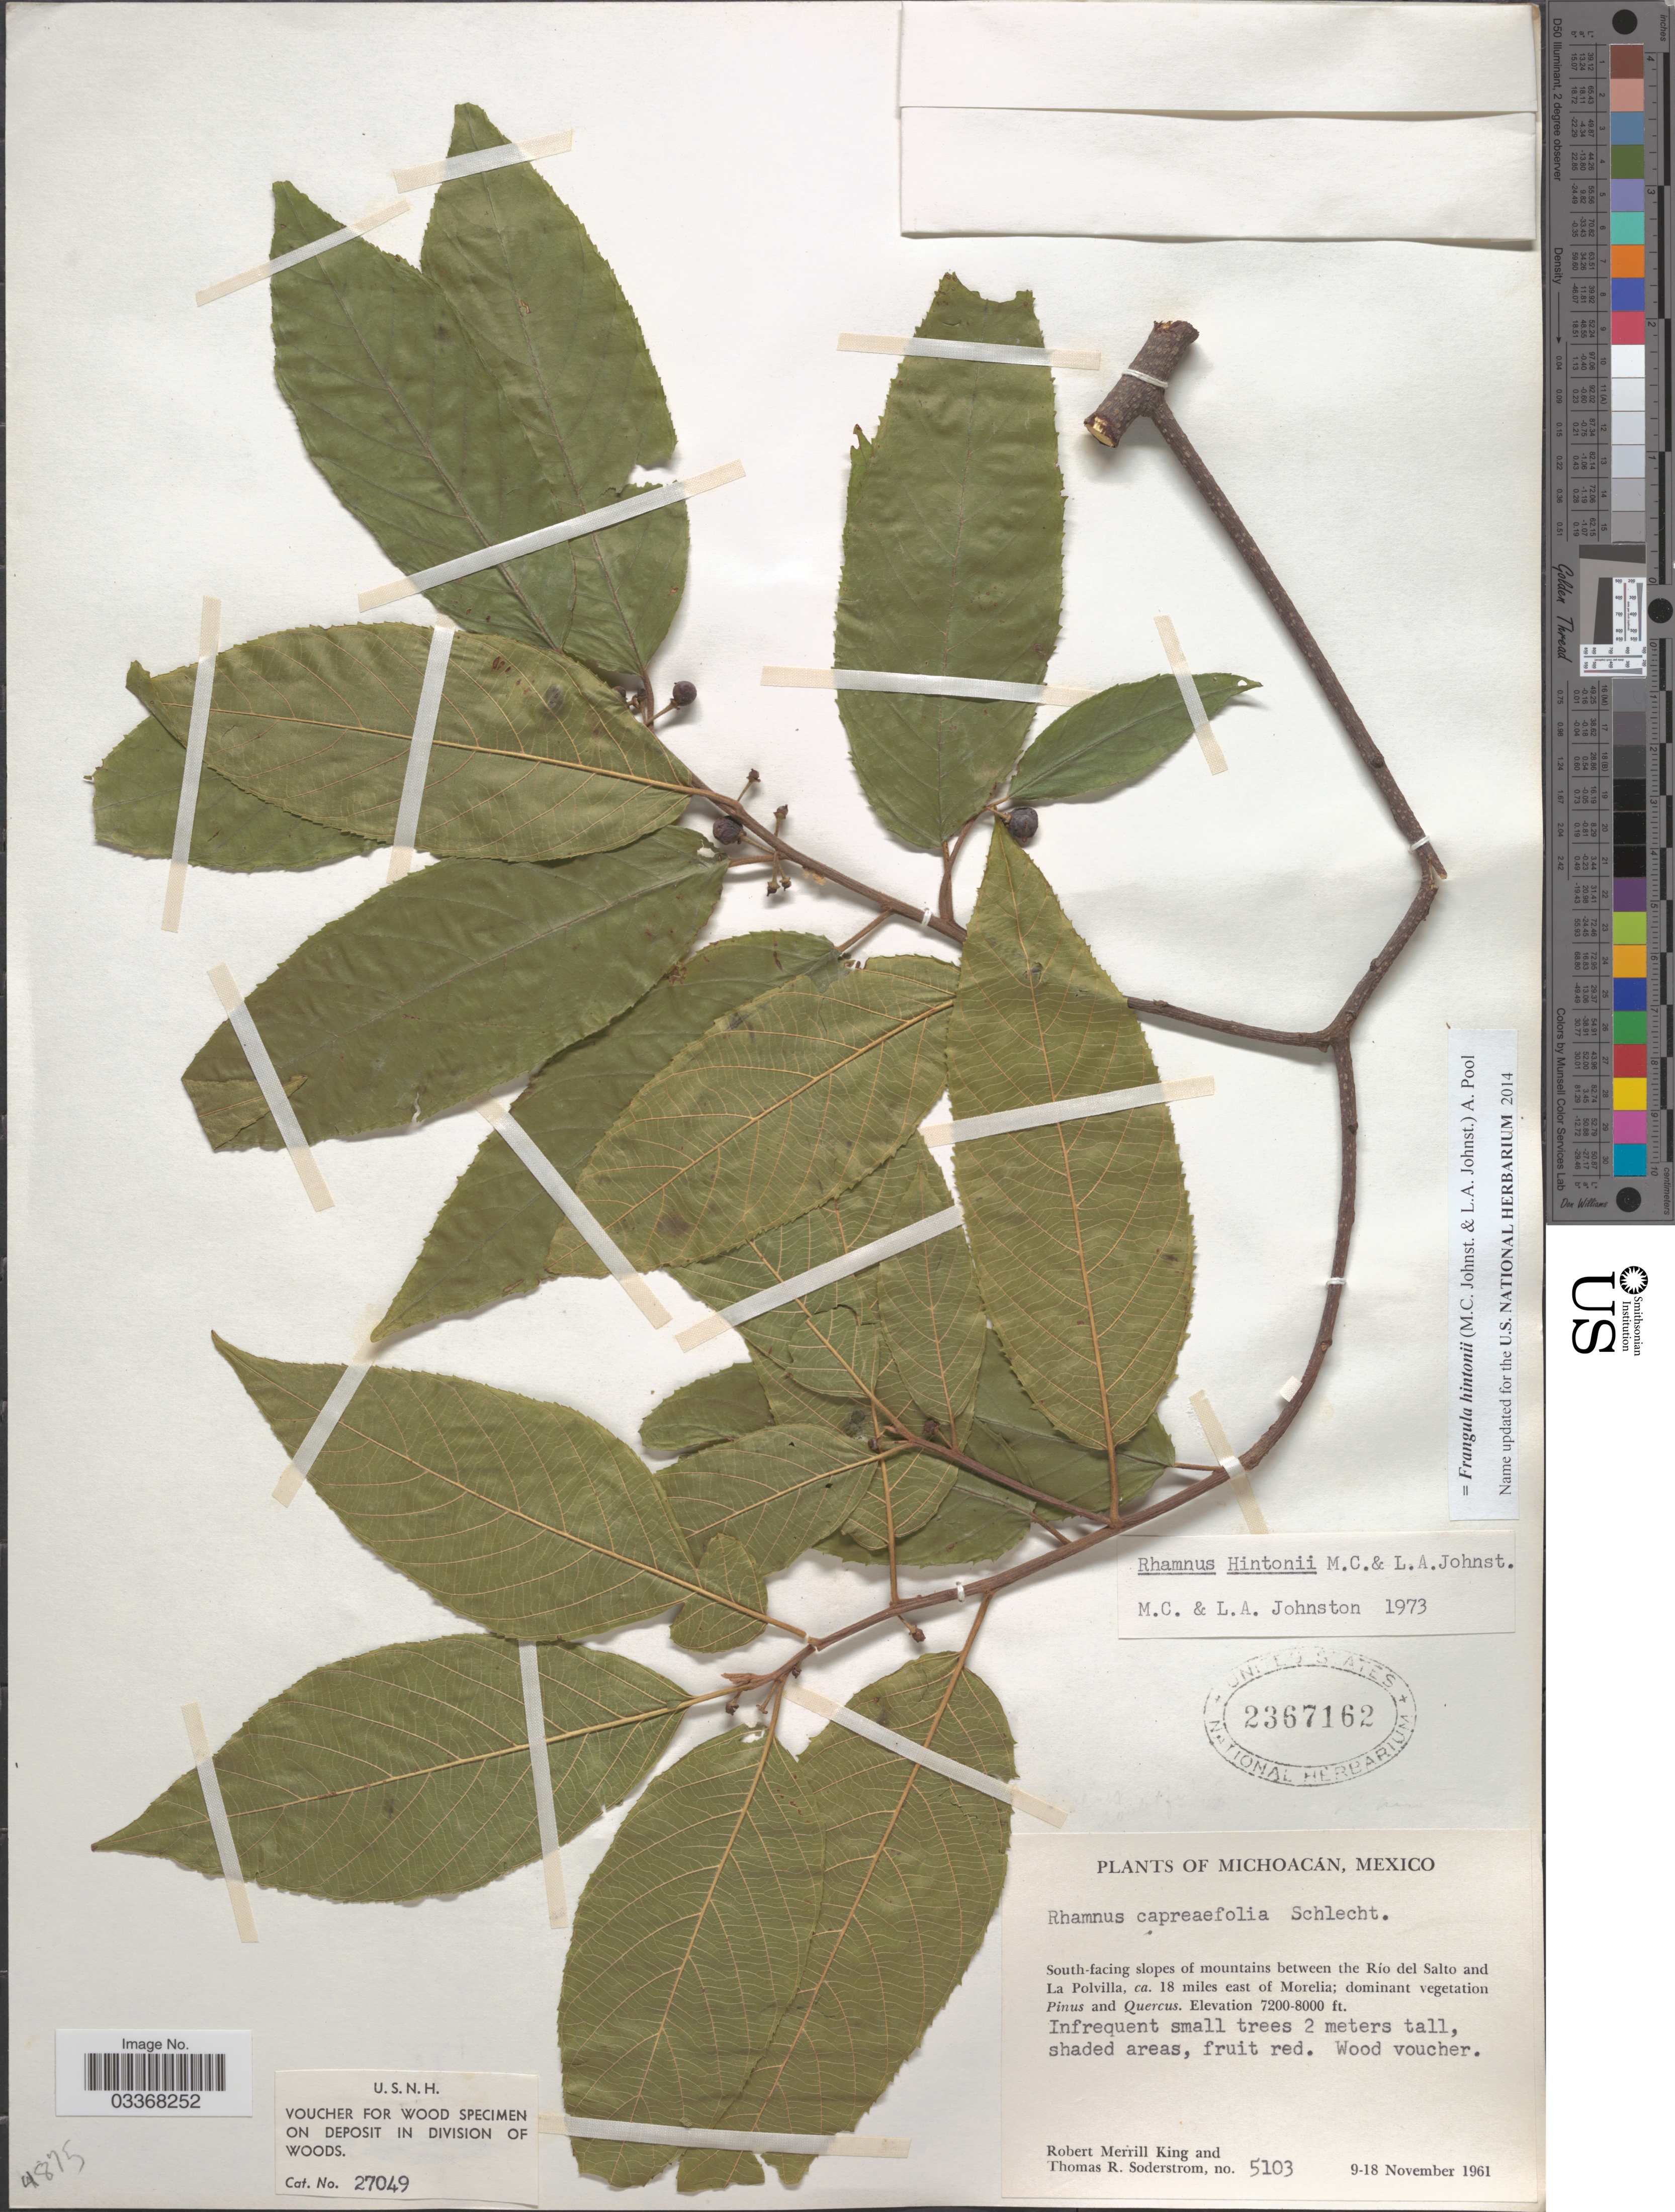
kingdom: Plantae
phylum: Tracheophyta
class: Magnoliopsida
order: Rosales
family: Rhamnaceae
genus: Frangula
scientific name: Frangula hintonii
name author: (M.C. Johnst. & L.A. Johnst.) A. Pool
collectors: R. M. King & T. R. Soderstrom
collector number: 5103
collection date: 1961-11-09/1961-11-18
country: Mexico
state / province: Michoacán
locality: South-facing slopes of mountains between the Río del Salto and La Polvilla, ca. 18 miles east of Morelia.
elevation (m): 2195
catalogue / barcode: US 2367162